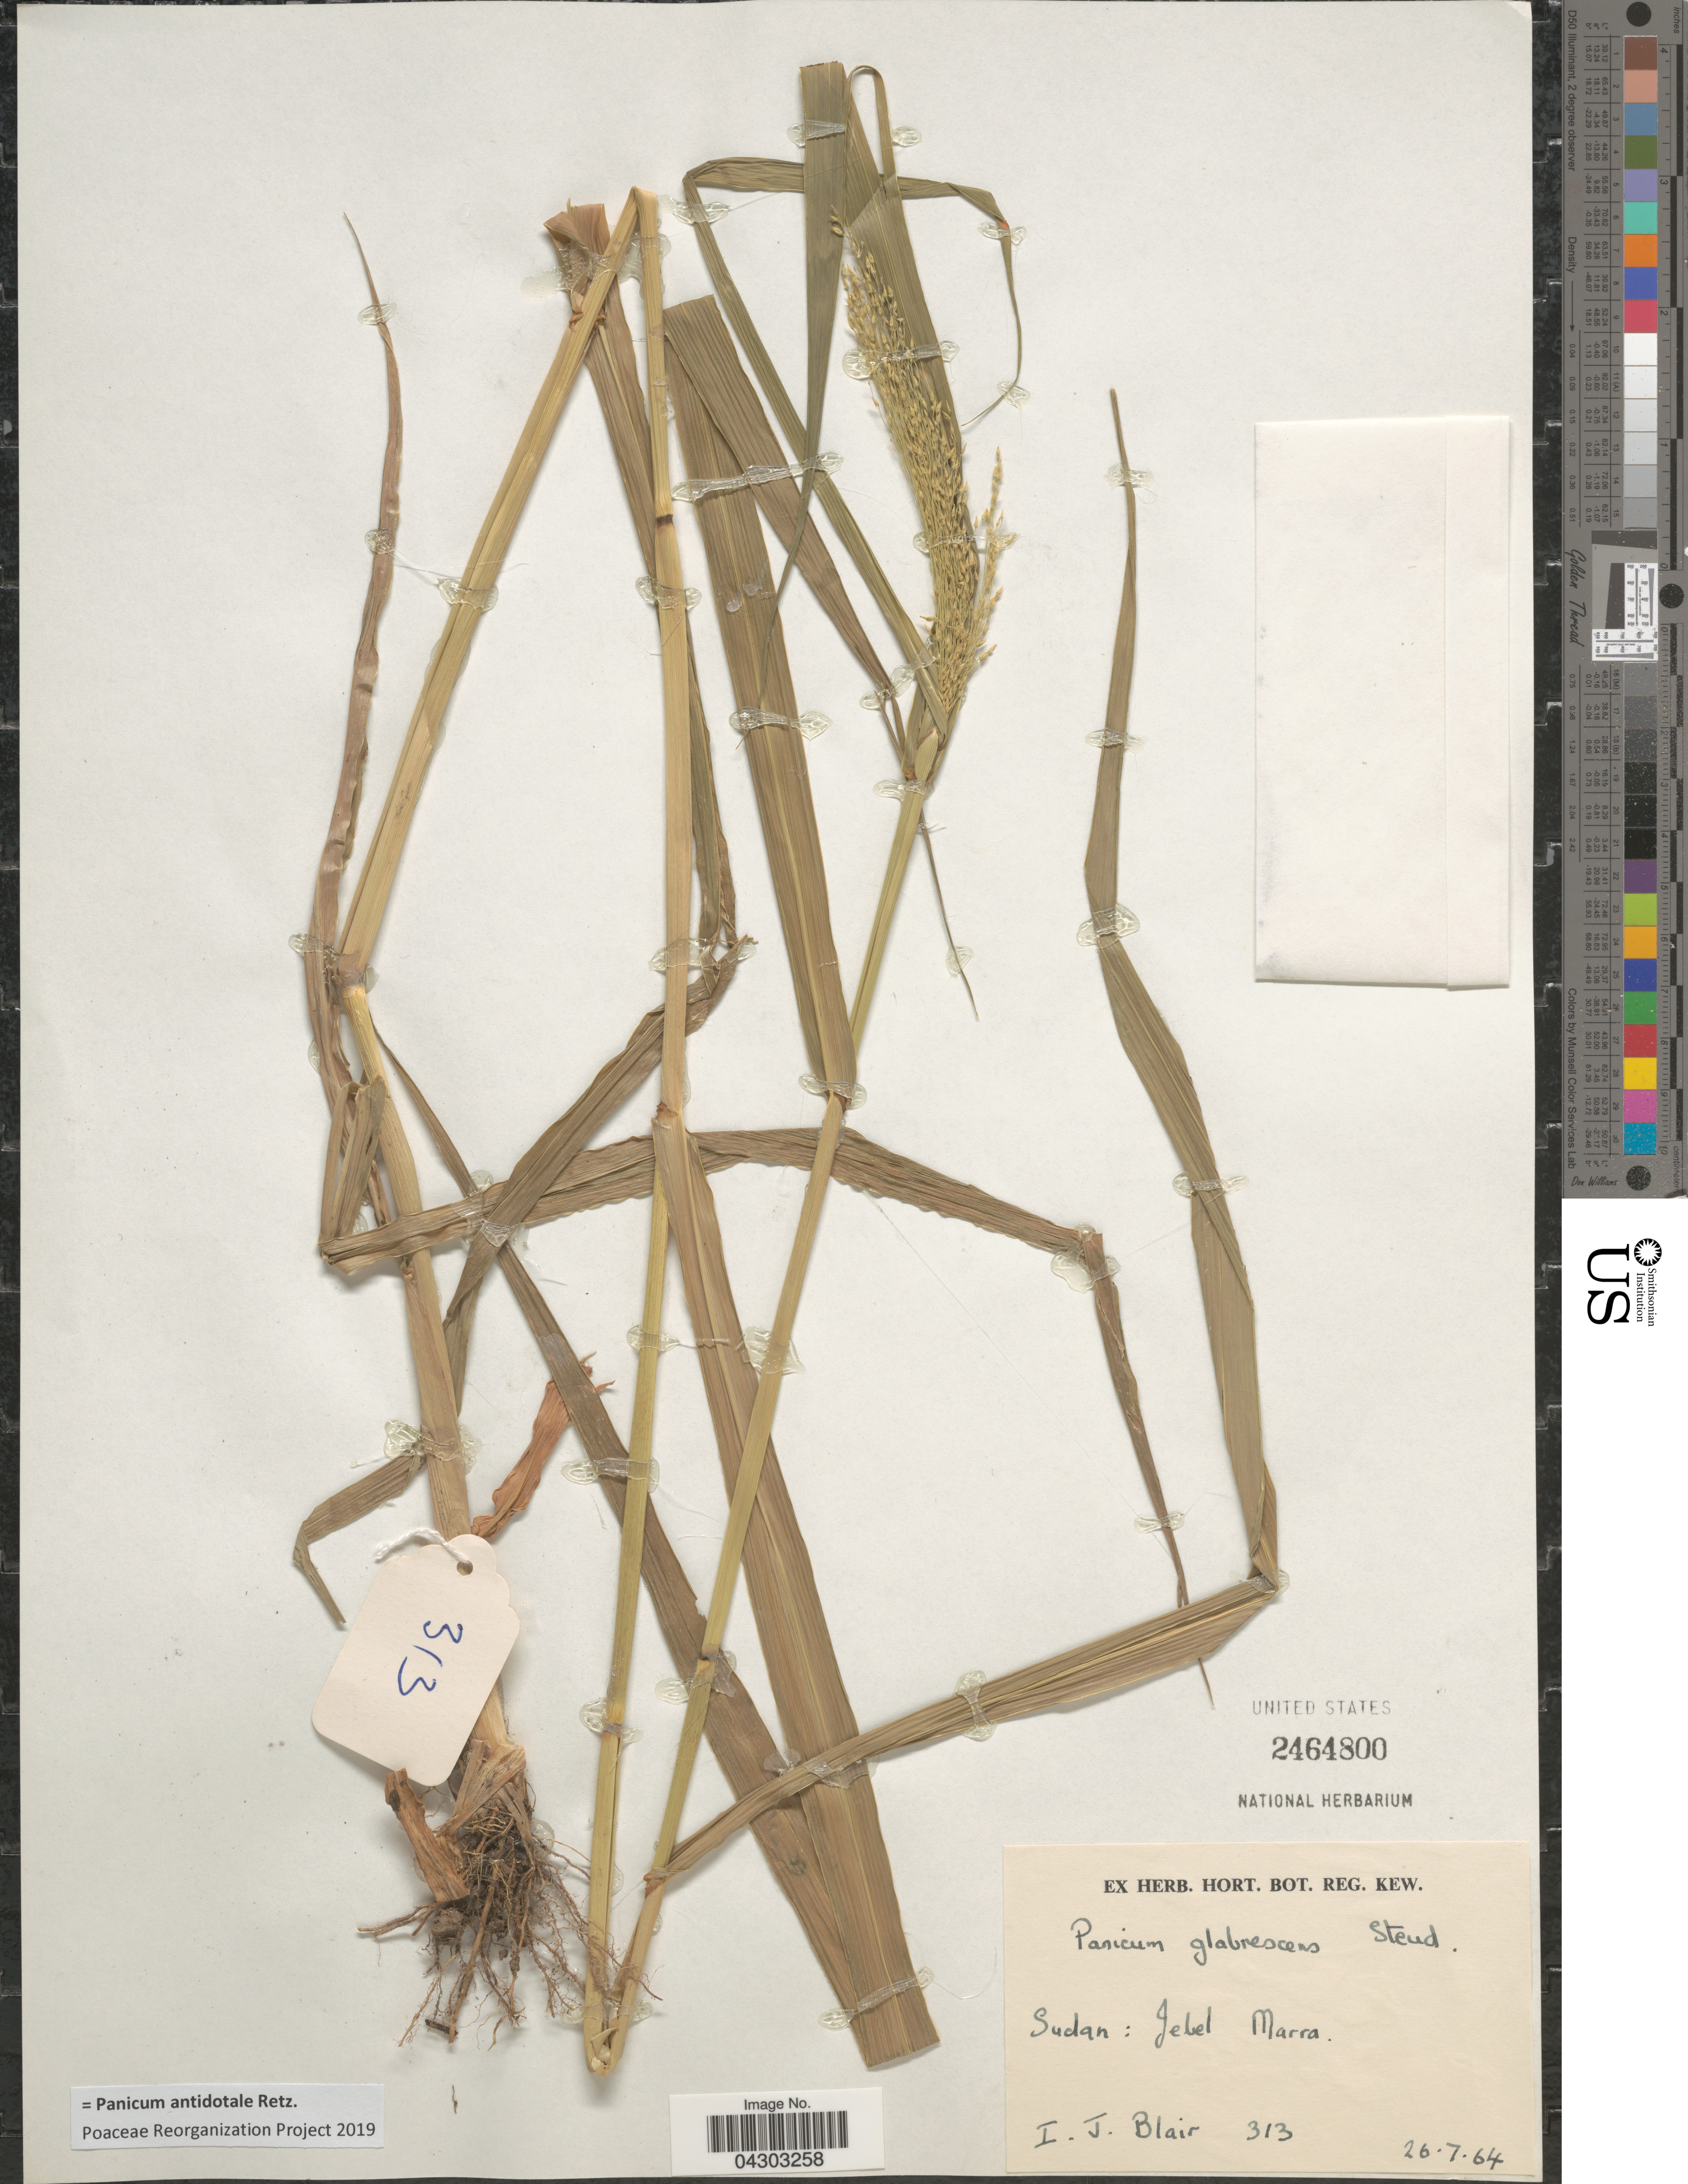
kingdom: Plantae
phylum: Tracheophyta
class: Liliopsida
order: Poales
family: Poaceae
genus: Panicum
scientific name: Panicum antidotale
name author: Retz.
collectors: I. Blair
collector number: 313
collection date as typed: Transcribed d/m/y: 26/7/64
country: Sudan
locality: Jebel Marra.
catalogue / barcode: US 2464800